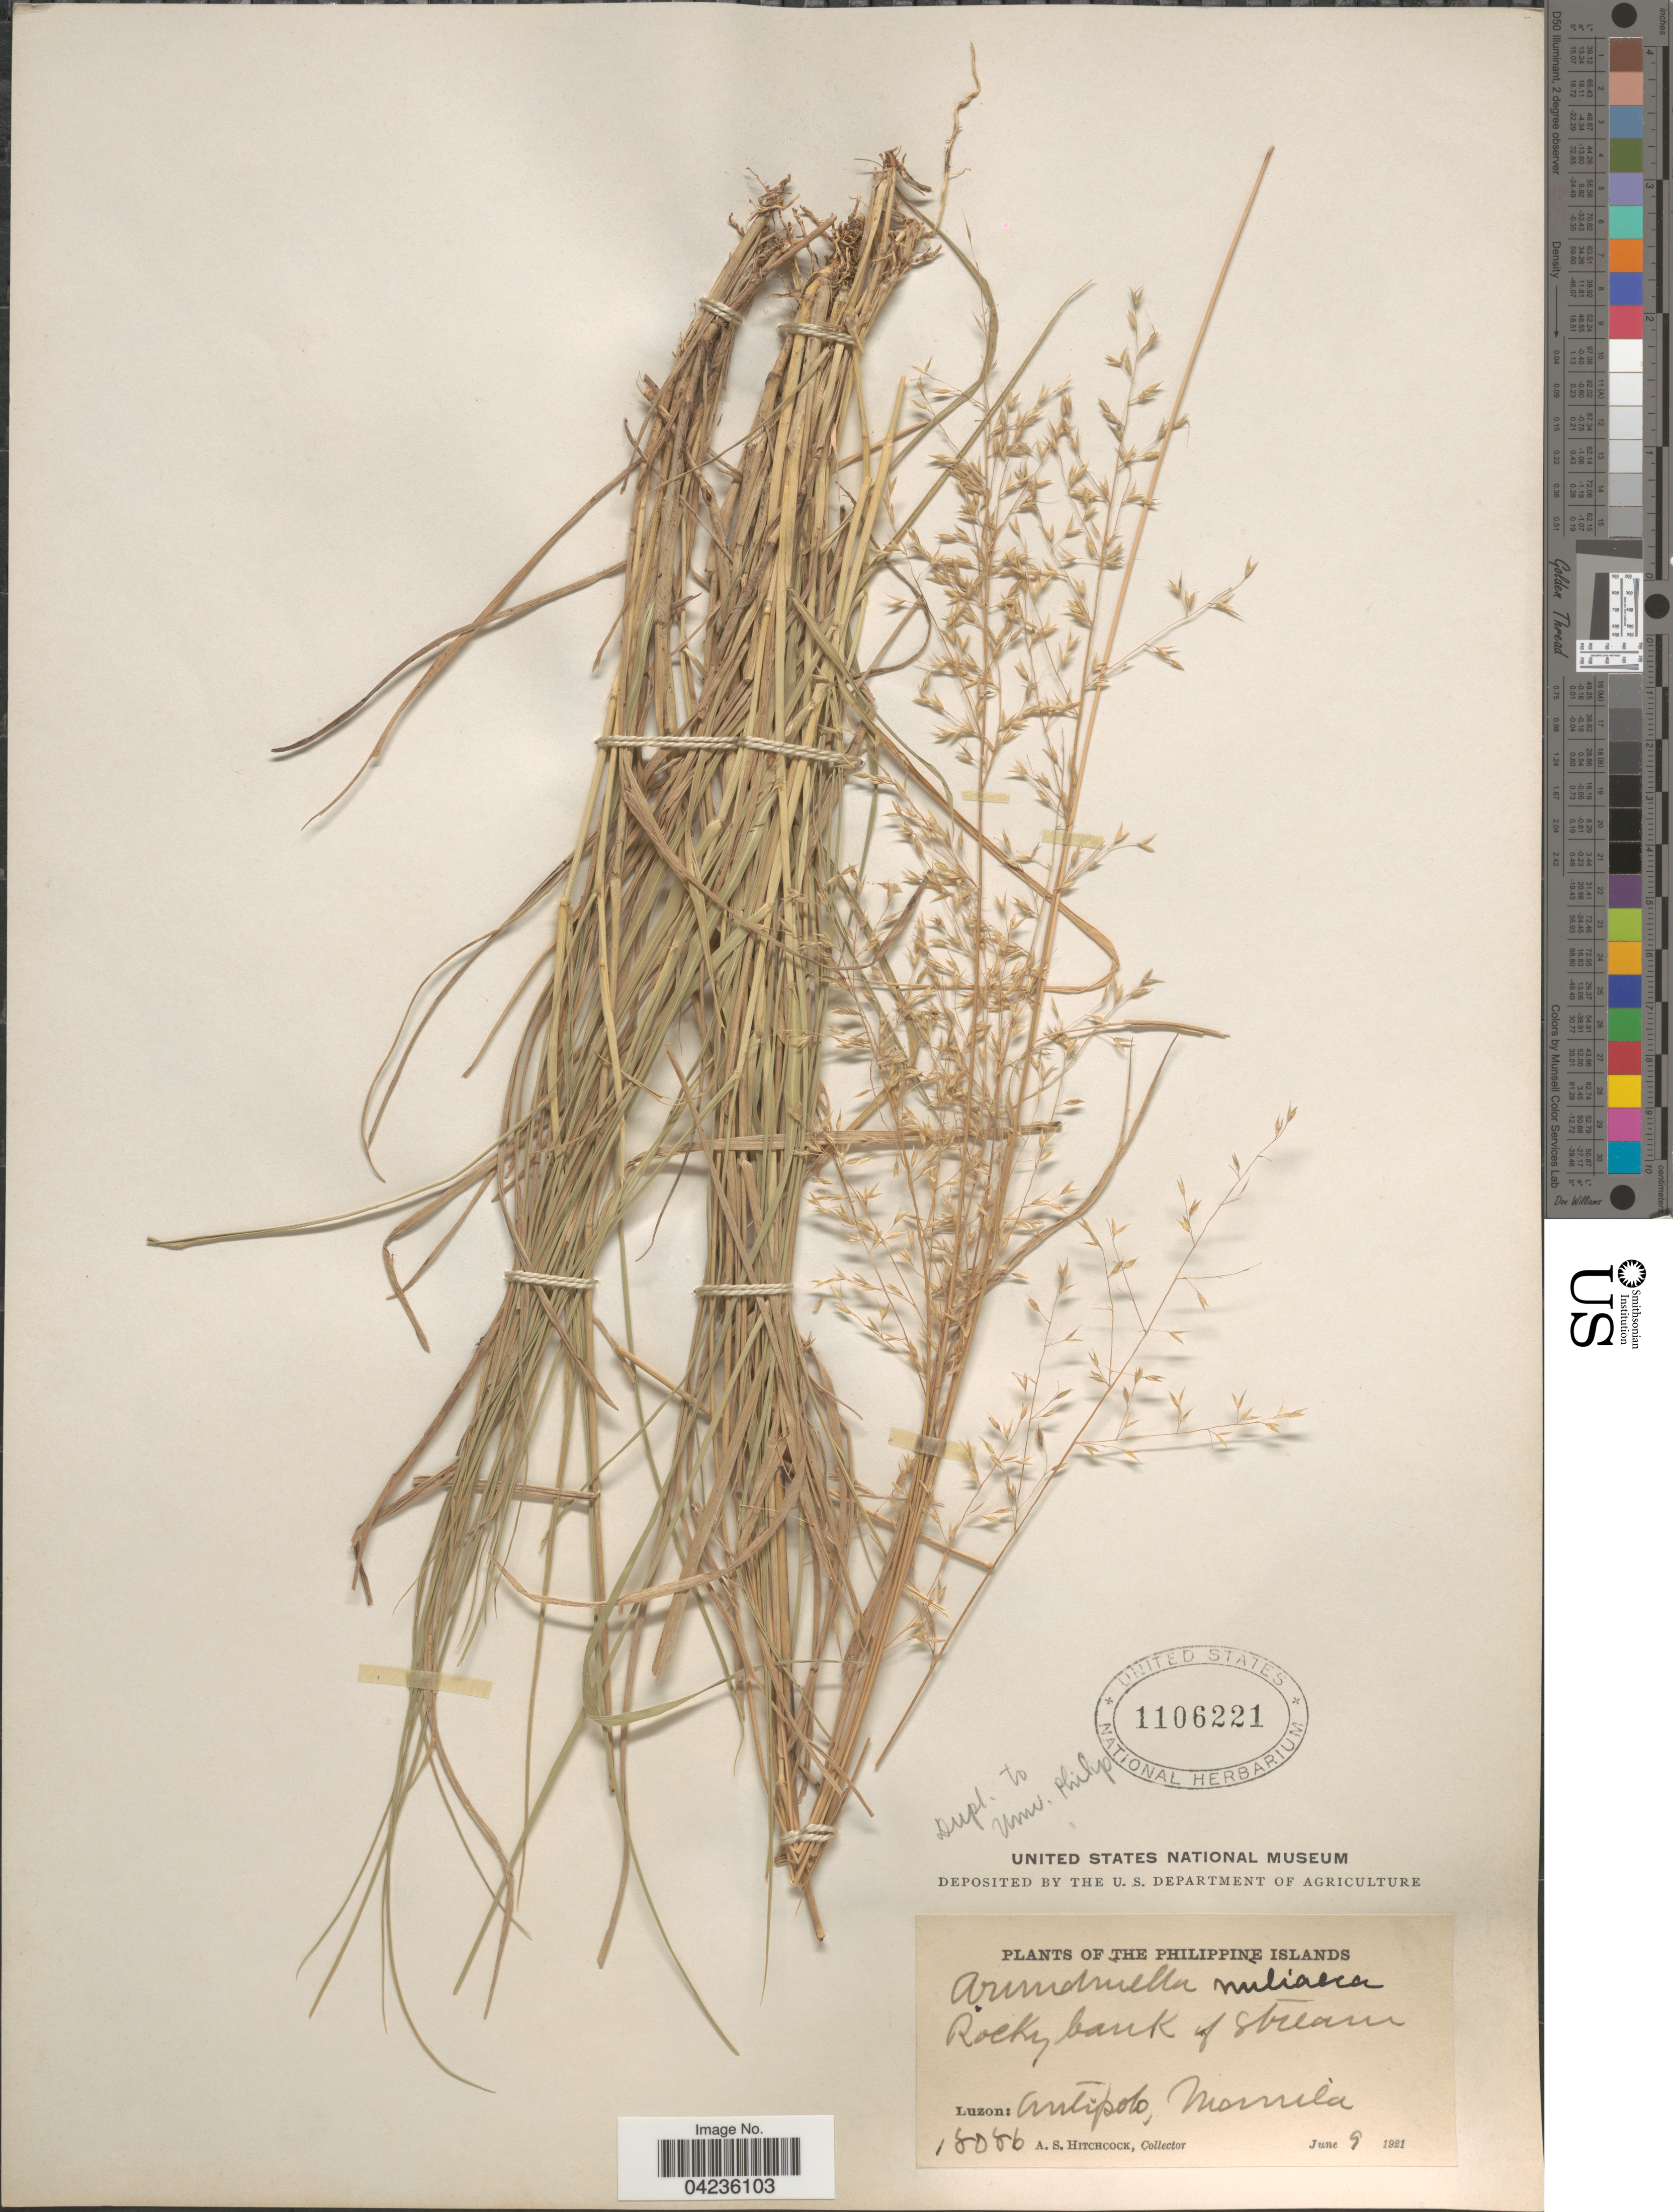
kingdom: Plantae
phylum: Tracheophyta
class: Liliopsida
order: Poales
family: Poaceae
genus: Arundinella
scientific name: Arundinella pubescens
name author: Merr. & Hack.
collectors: A. S. Hitchcock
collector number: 18086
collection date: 1921-06-09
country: Philippines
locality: Luzon: Antipolo, Manila.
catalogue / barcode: US 1106221